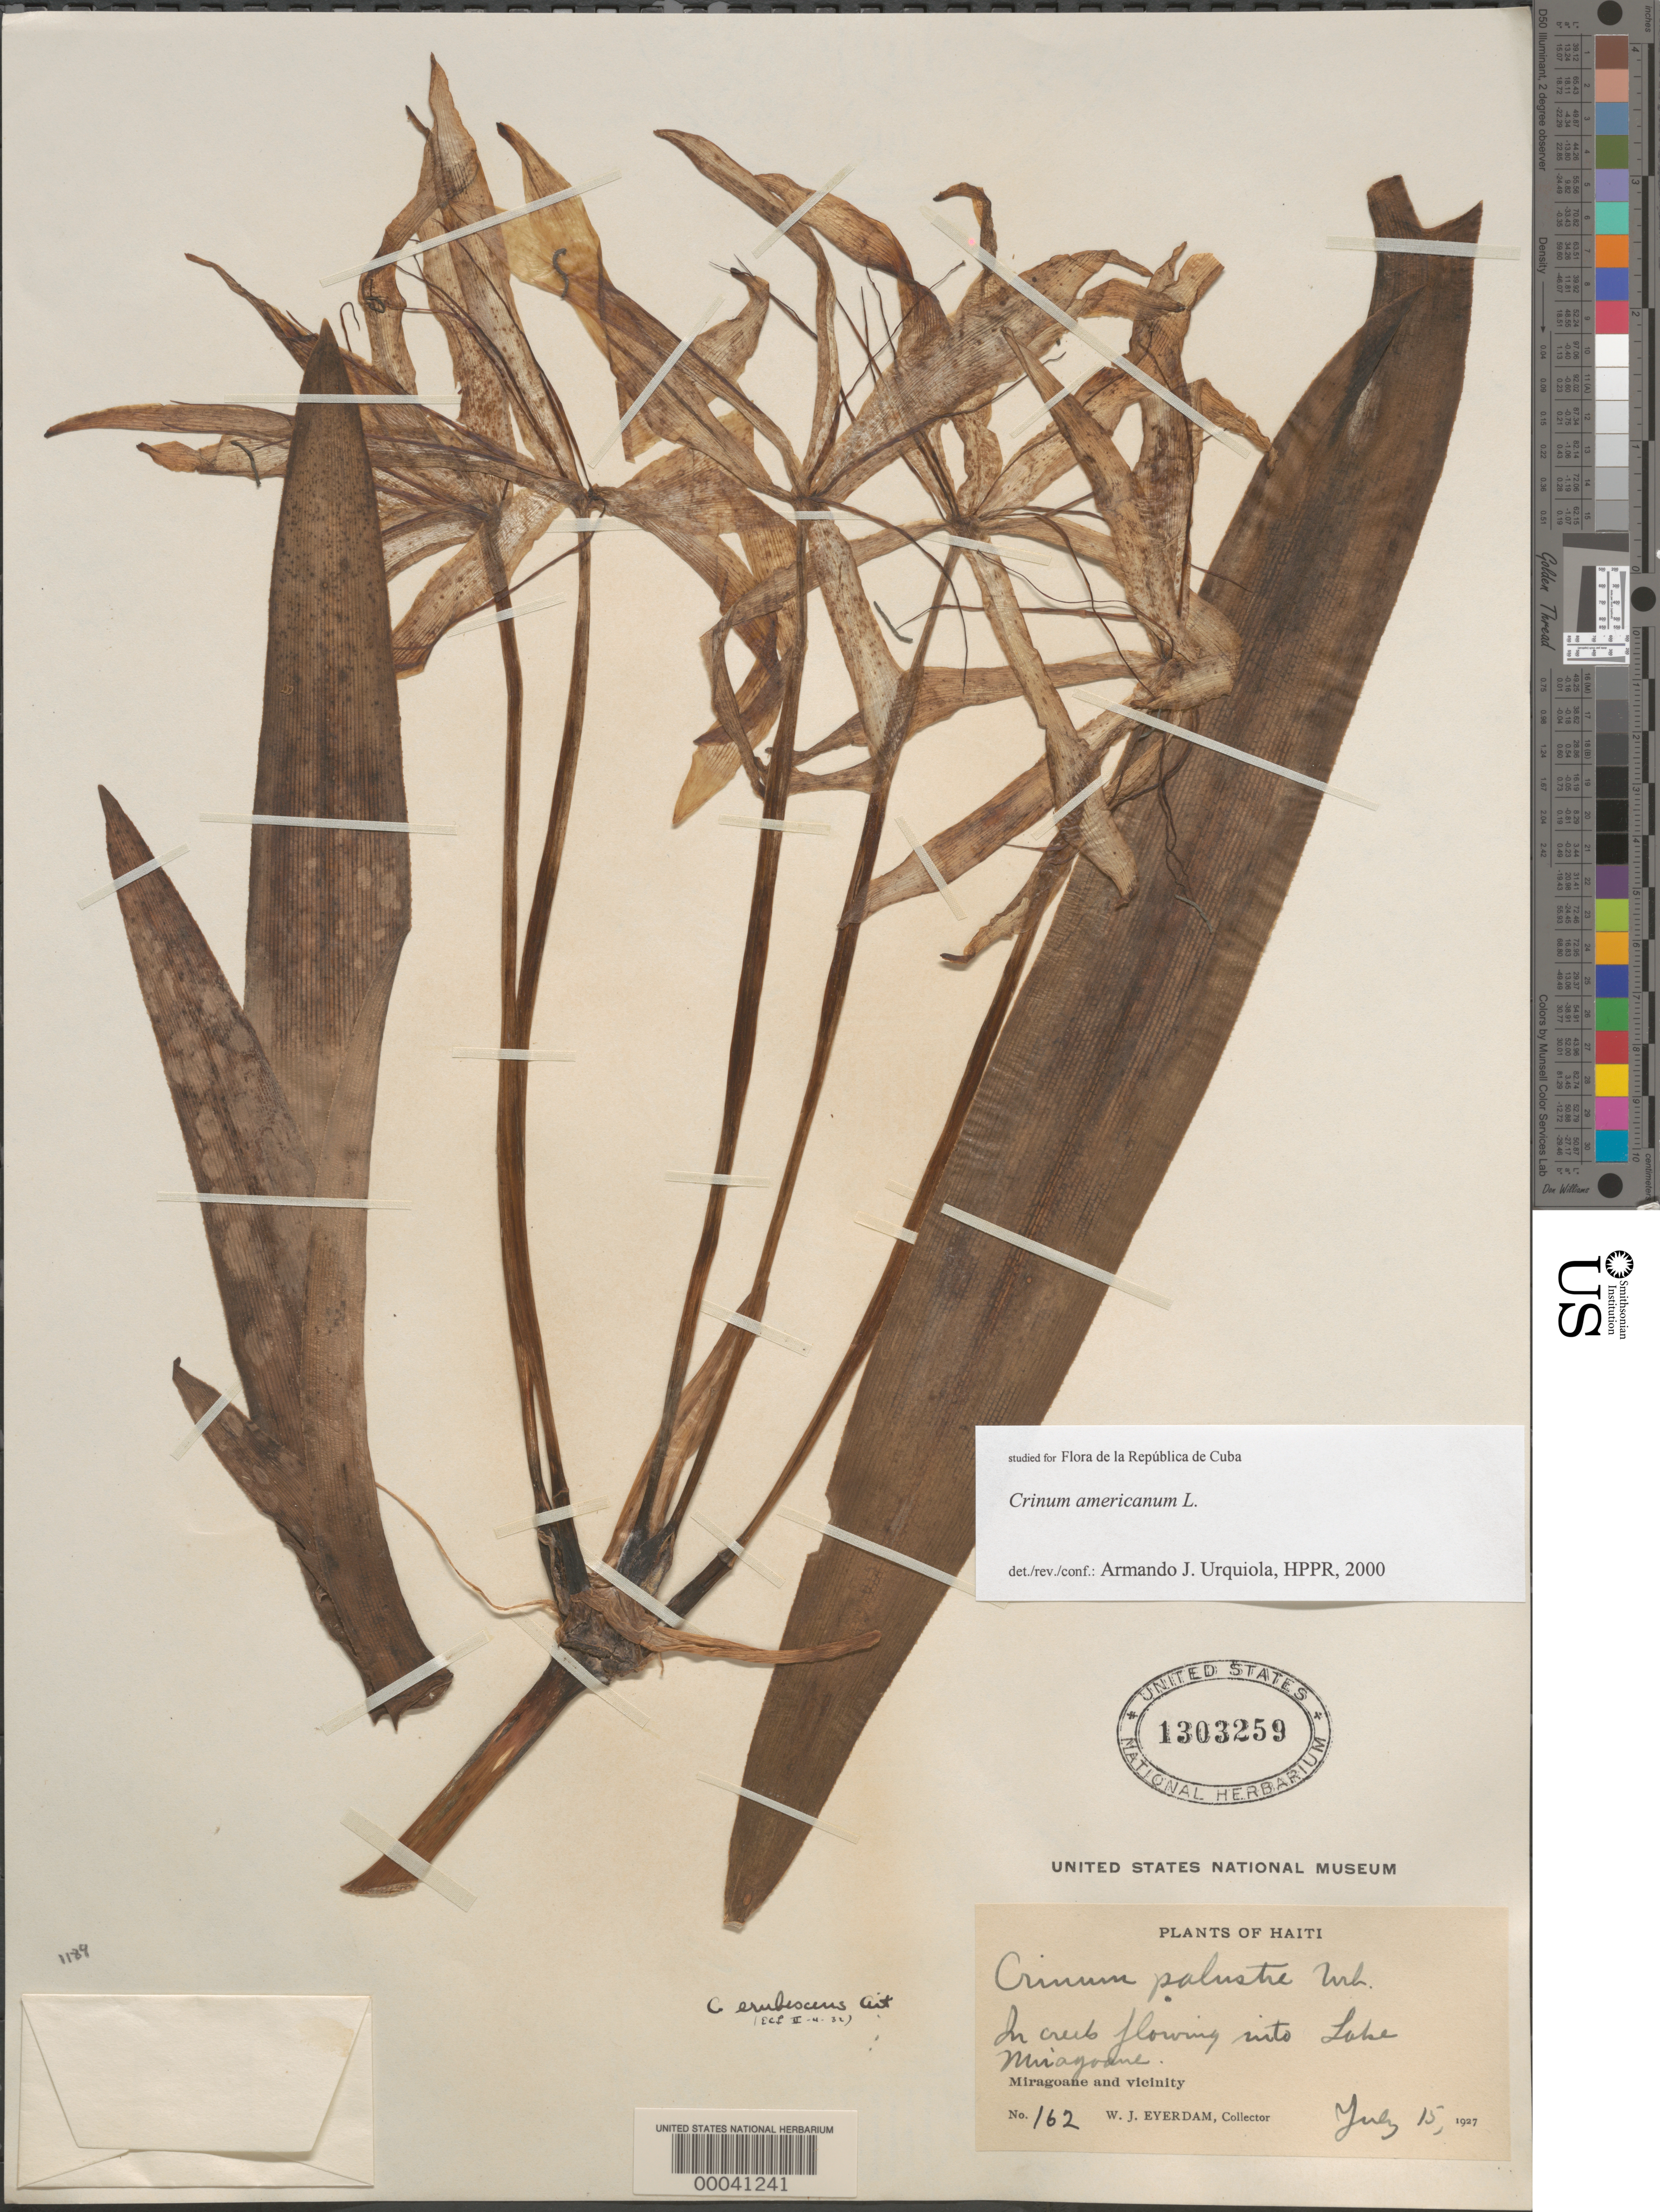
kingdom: Plantae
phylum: Tracheophyta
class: Liliopsida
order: Asparagales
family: Amaryllidaceae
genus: Crinum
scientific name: Crinum americanum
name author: L.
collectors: W. J. Eyerdam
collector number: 162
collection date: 1927-07-15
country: Haiti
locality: Into Lake Miragoane. Miragoane and vicinity.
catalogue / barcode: US 1303259